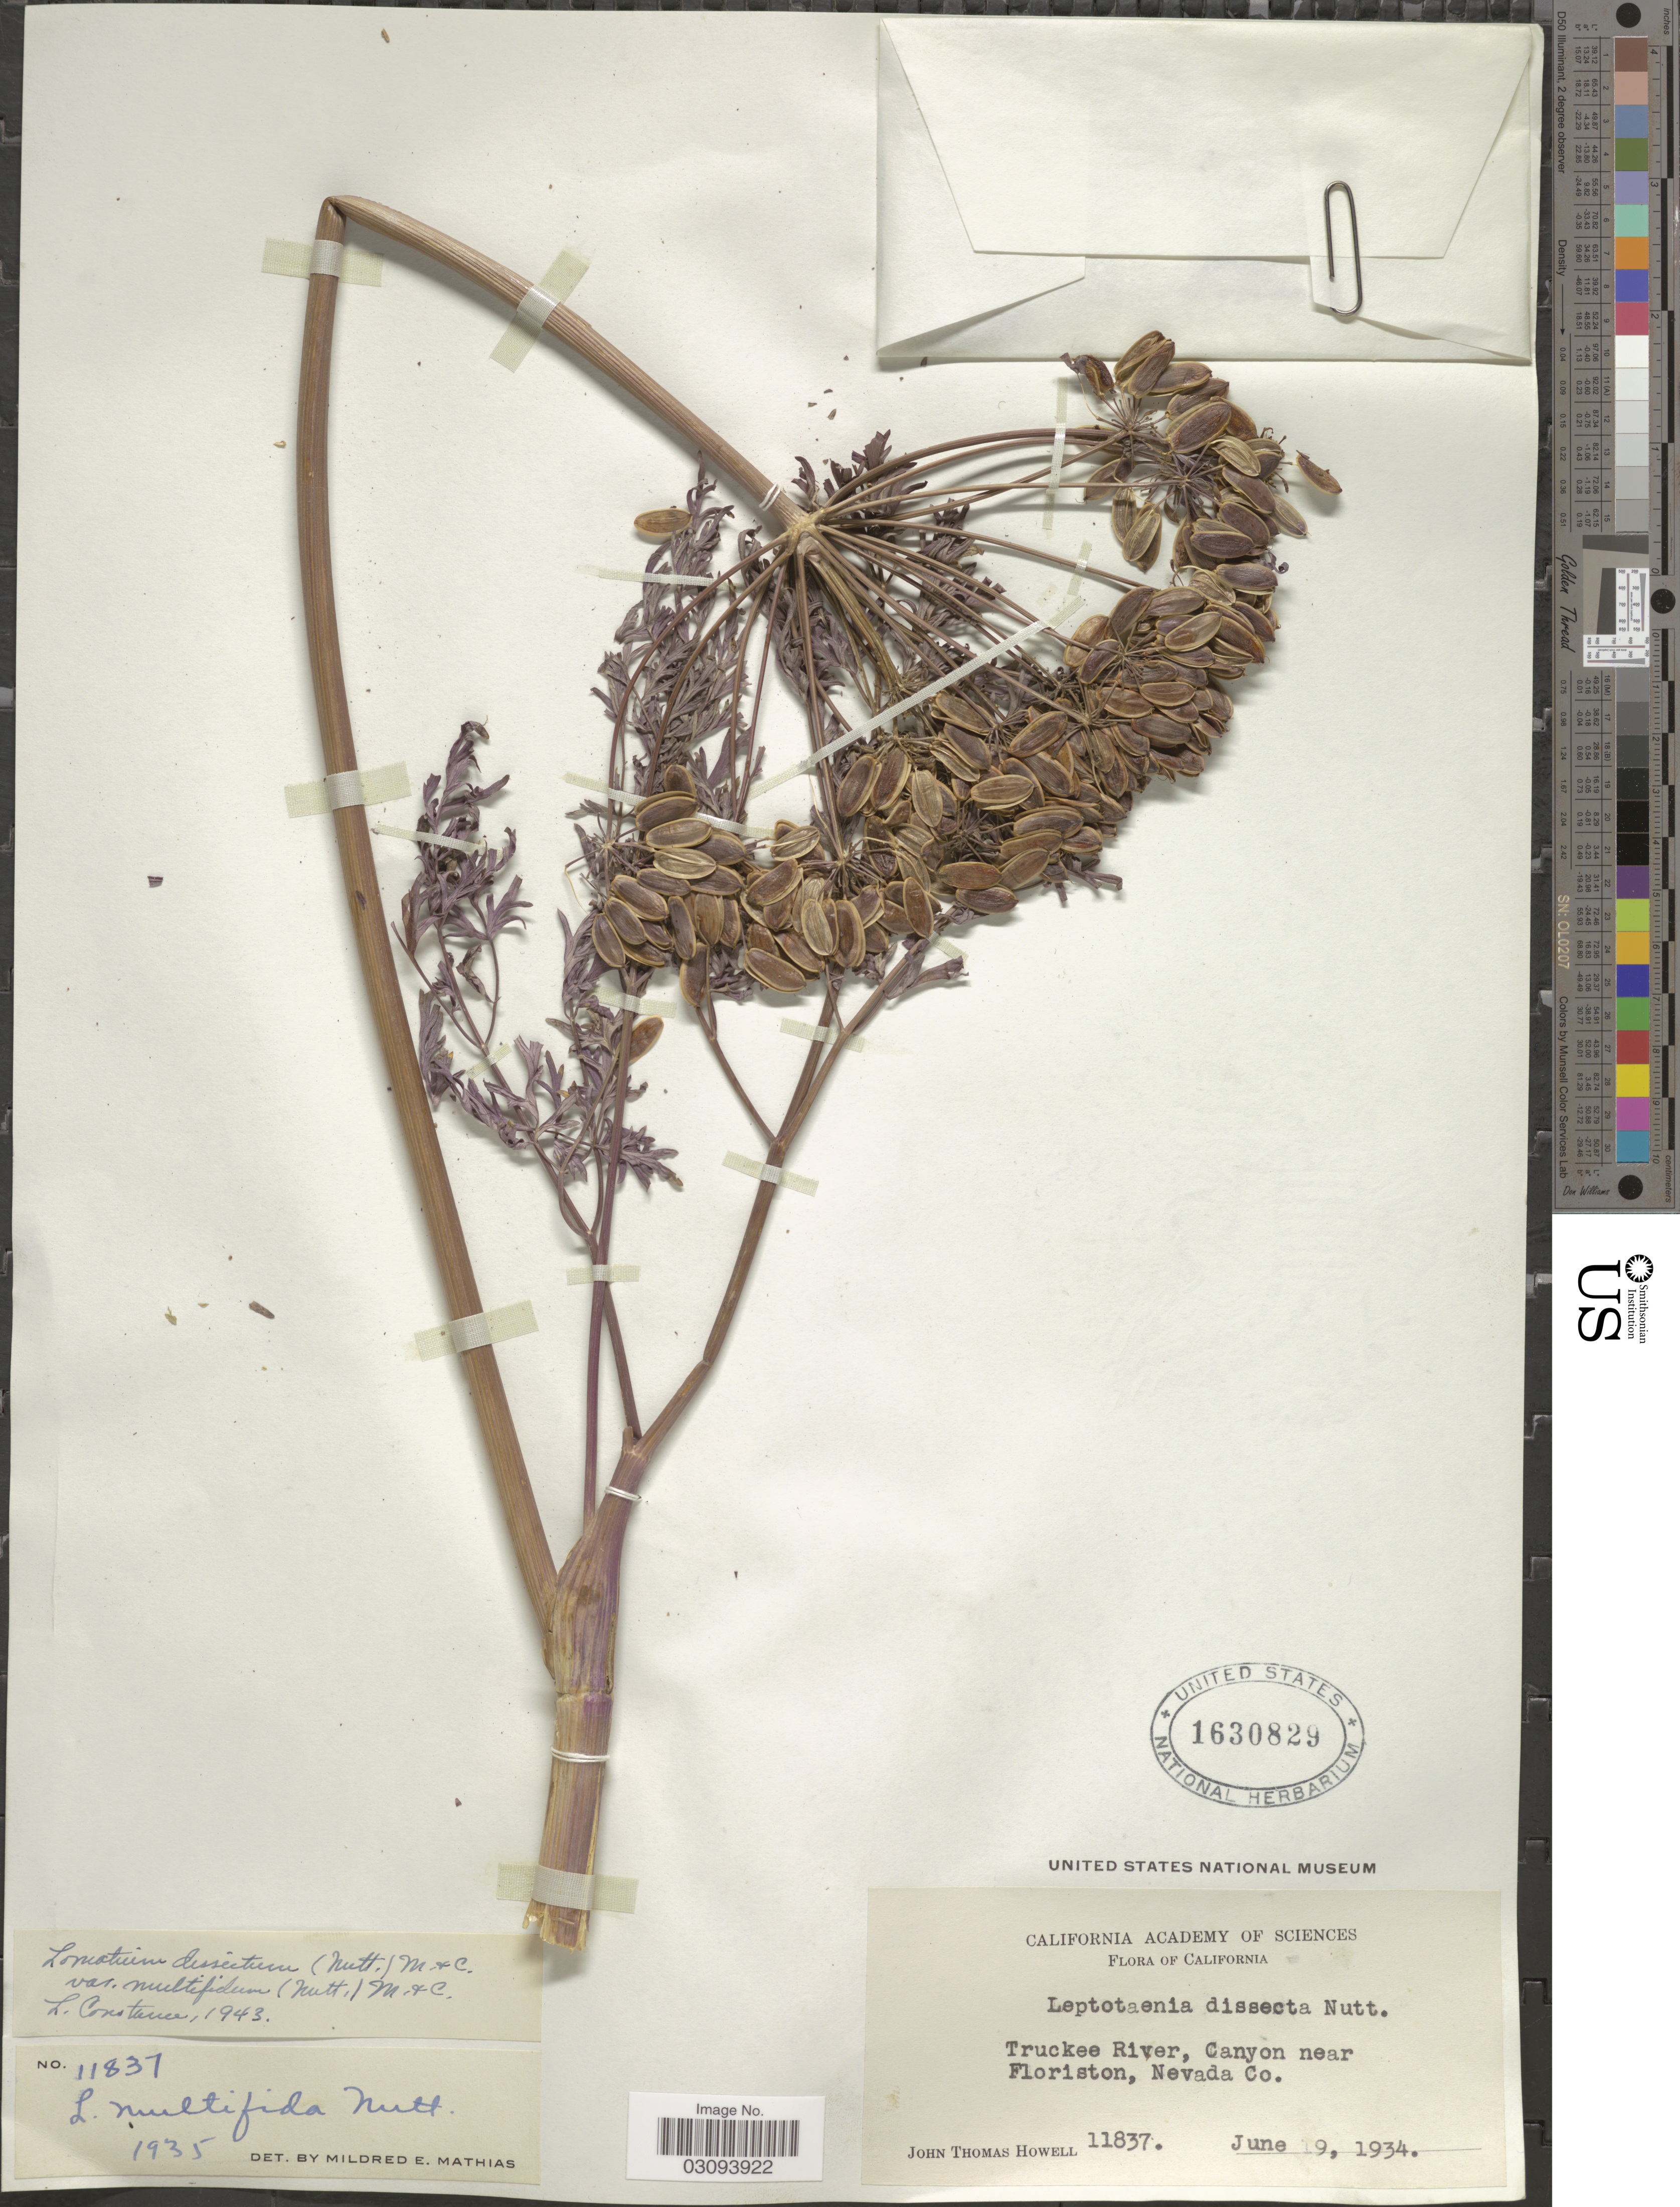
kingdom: Plantae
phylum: Tracheophyta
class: Magnoliopsida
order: Apiales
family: Apiaceae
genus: Lomatium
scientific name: Lomatium dissectum var. multifidum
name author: (Nutt.) Mathias & Constance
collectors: J. T. Howell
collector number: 11837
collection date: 1934-06-19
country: United States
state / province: California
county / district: Nevada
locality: Truckee River, Canyon near Floriston, Nevada Co.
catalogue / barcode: US 1630829